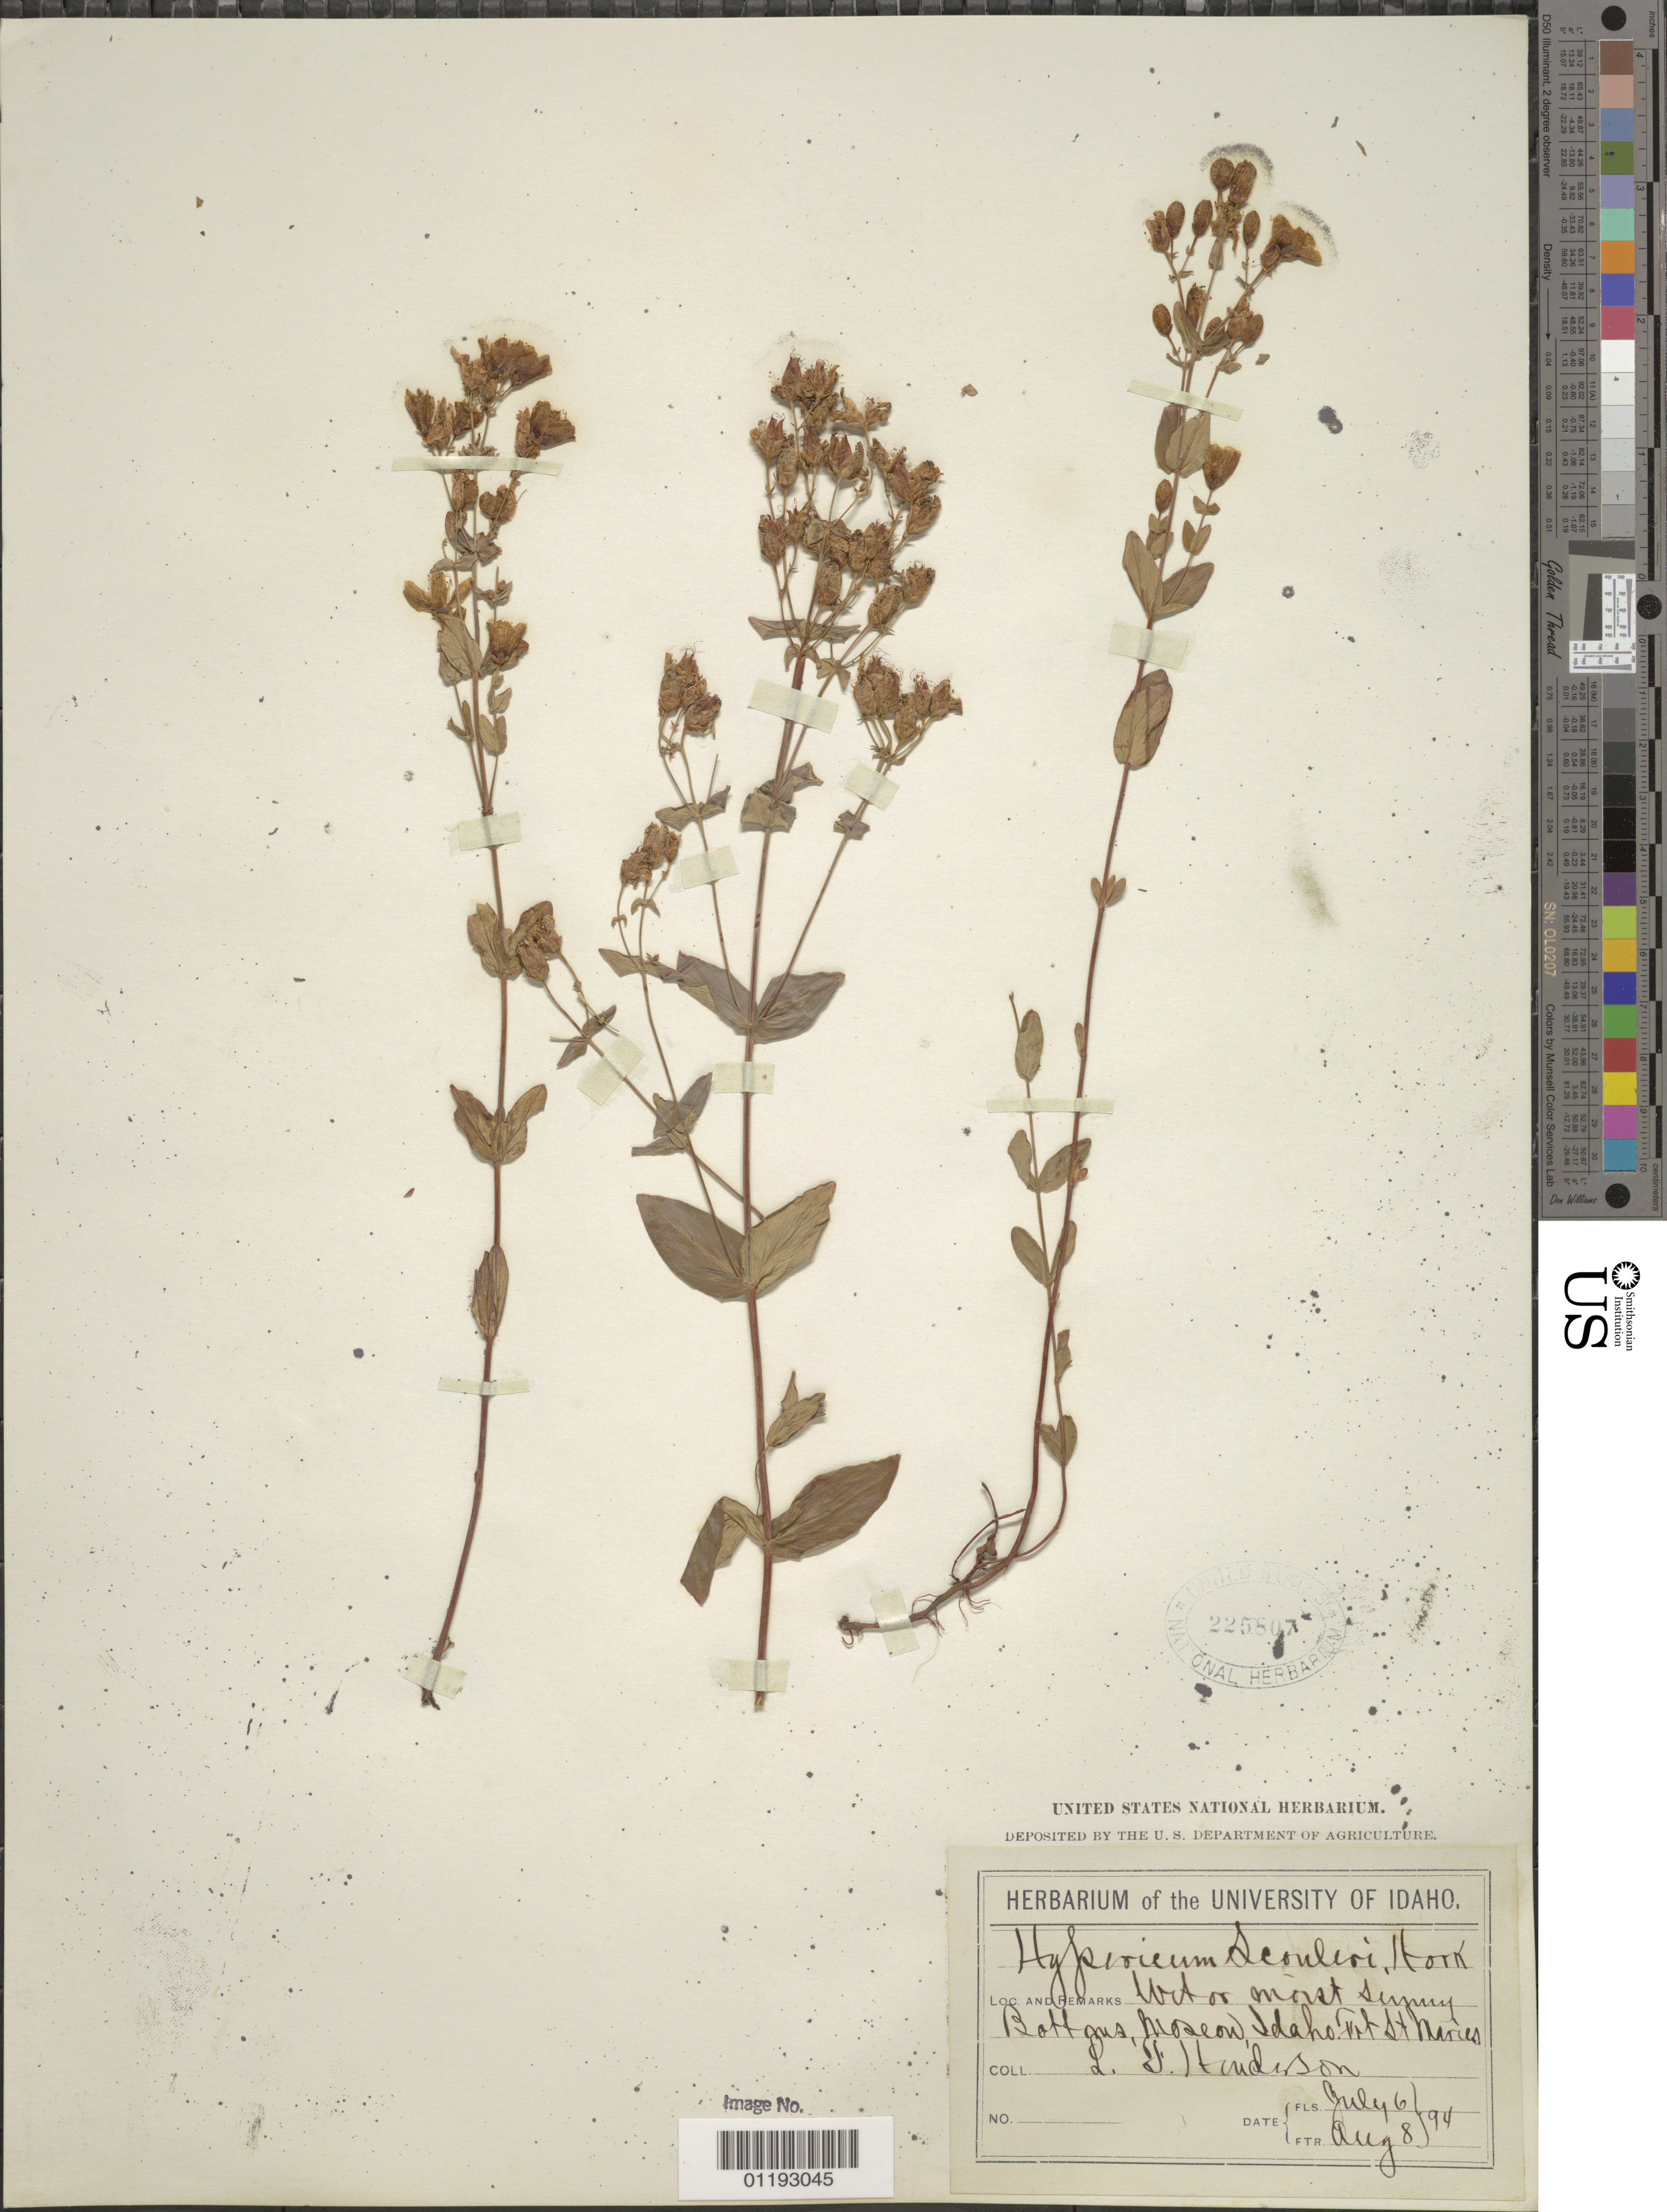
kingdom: Plantae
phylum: Tracheophyta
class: Magnoliopsida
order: Malpighiales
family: Hypericaceae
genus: Hypericum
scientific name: Hypericum scouleri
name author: Hook.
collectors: L. F. Henderson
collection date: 1894-07-06/1894-08-08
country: United States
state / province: Idaho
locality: Moscow, St. Maries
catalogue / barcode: US 225807